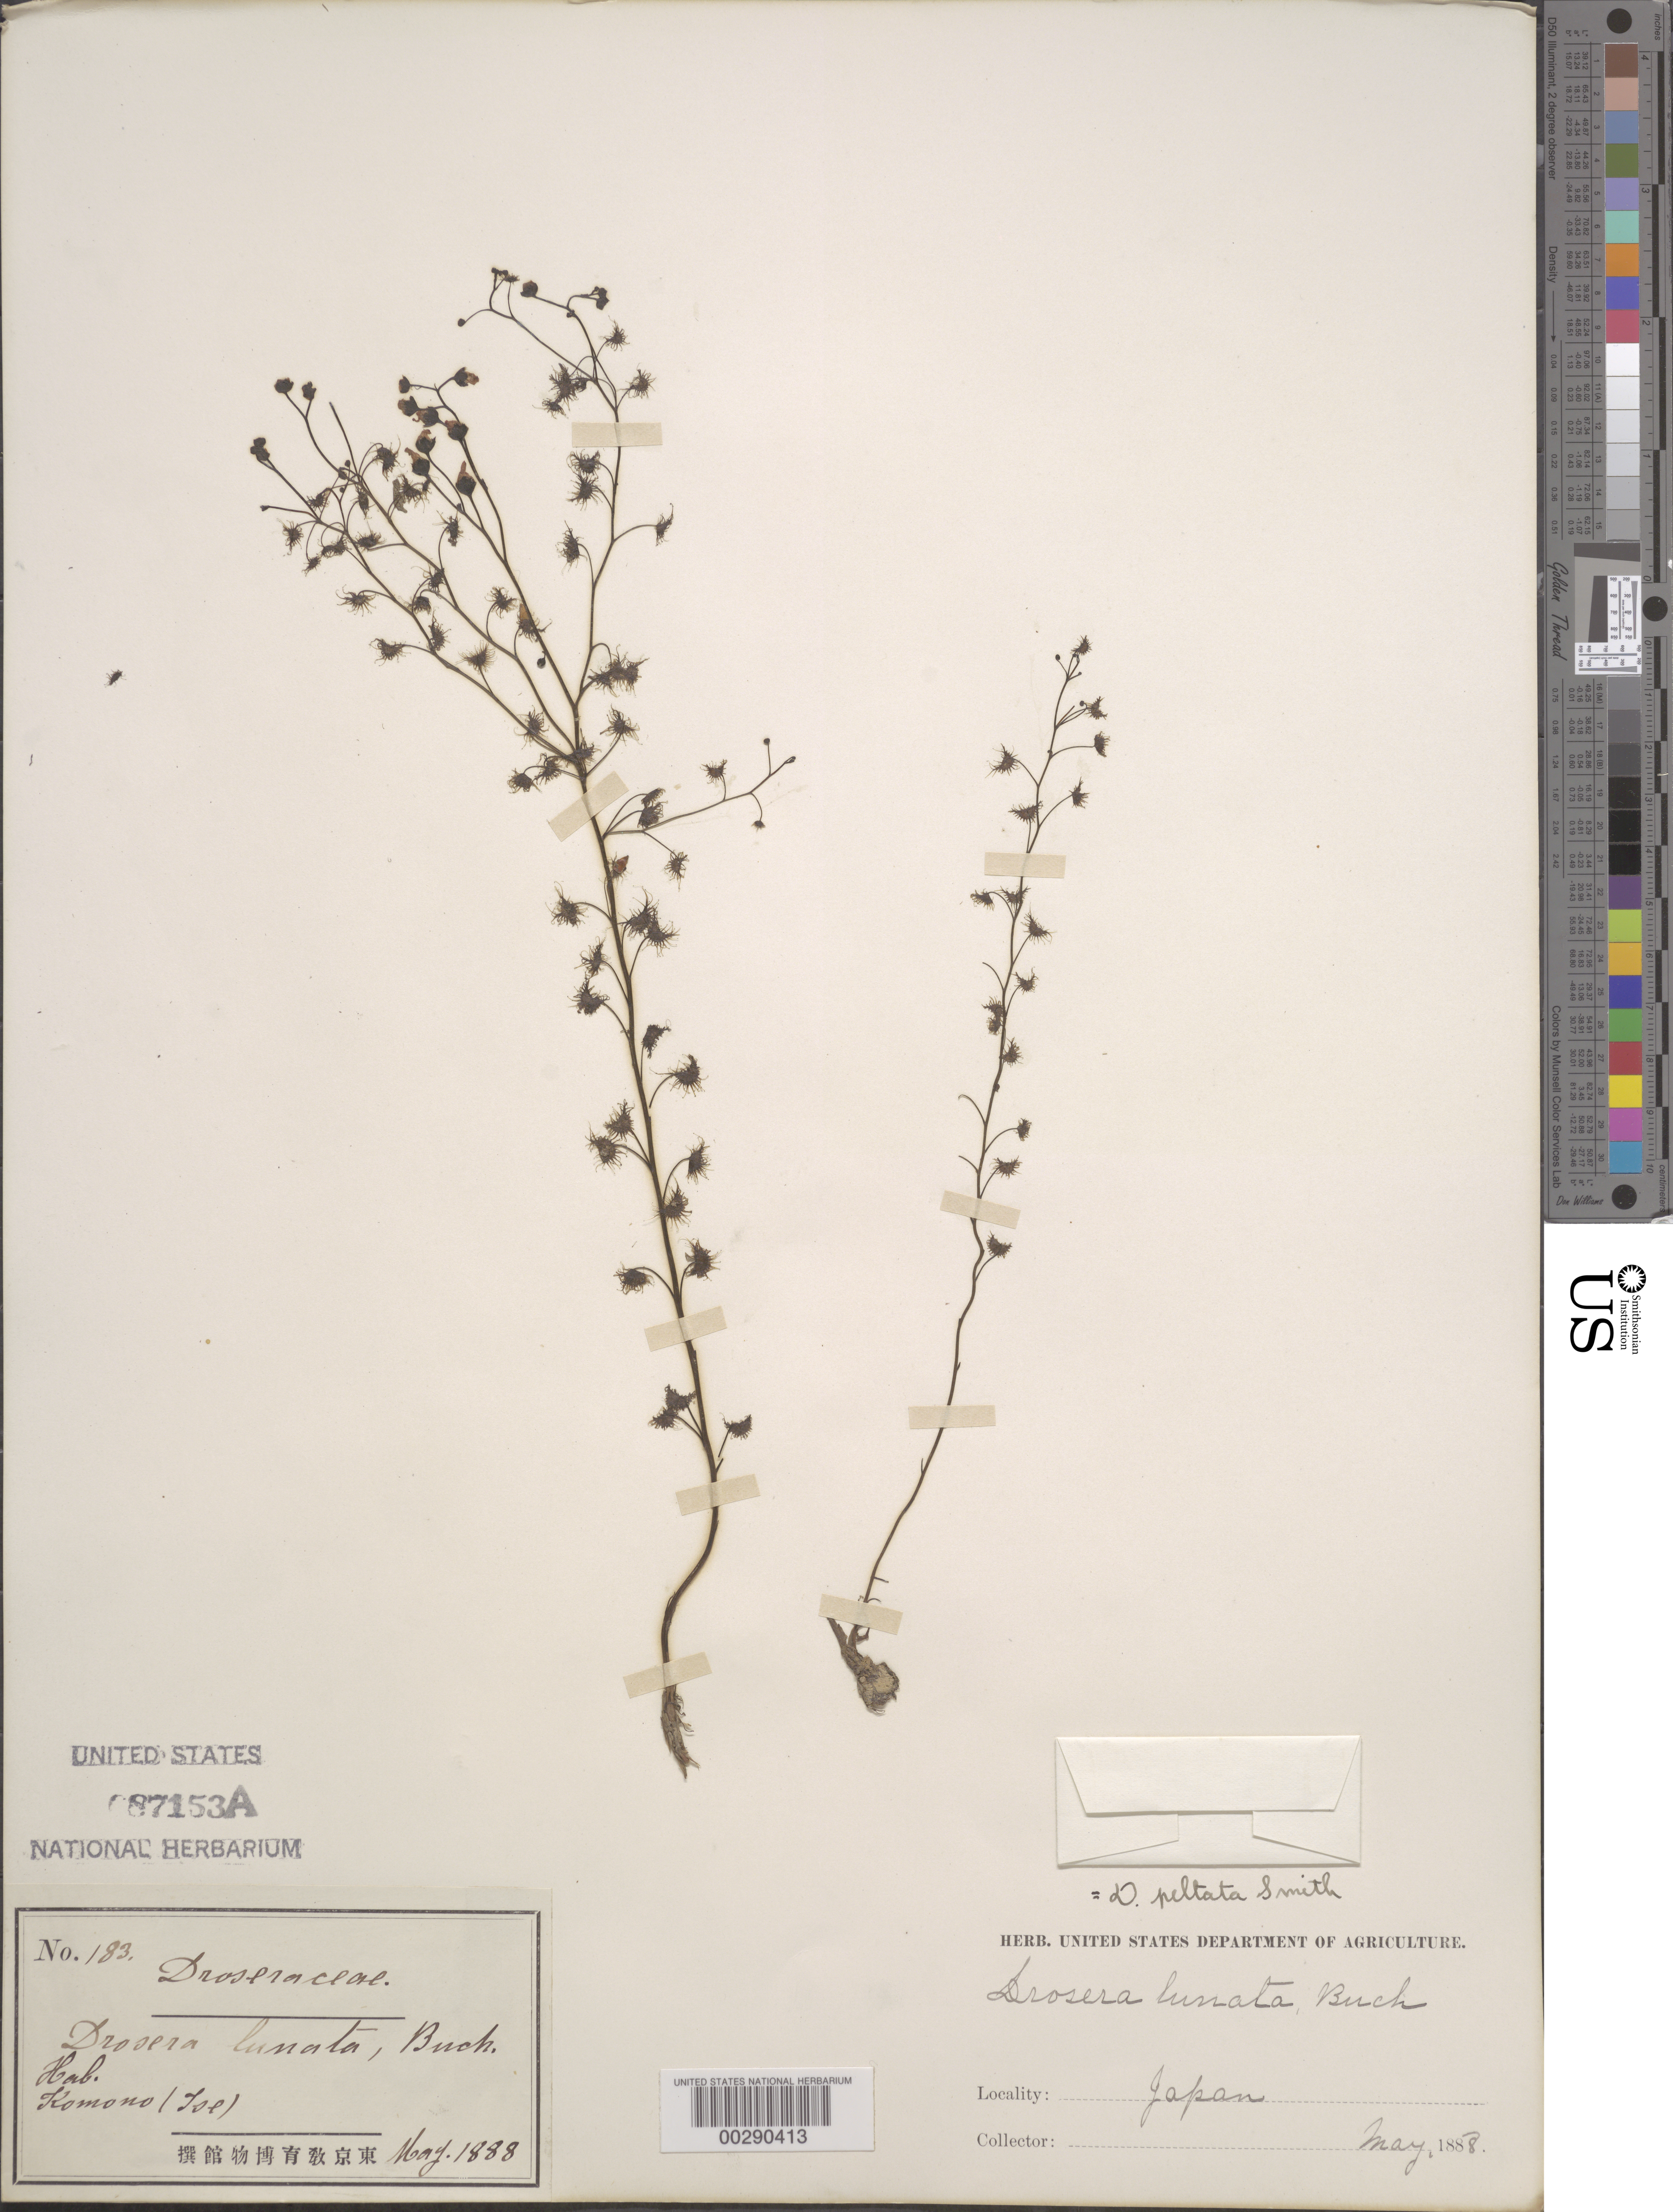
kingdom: Plantae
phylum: Tracheophyta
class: Magnoliopsida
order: Caryophyllales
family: Droseraceae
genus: Drosera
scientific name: Drosera peltata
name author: Sm. ex Willd.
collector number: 183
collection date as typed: May 1888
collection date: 1888-05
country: Japan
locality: Komono i.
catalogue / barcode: US 87153A